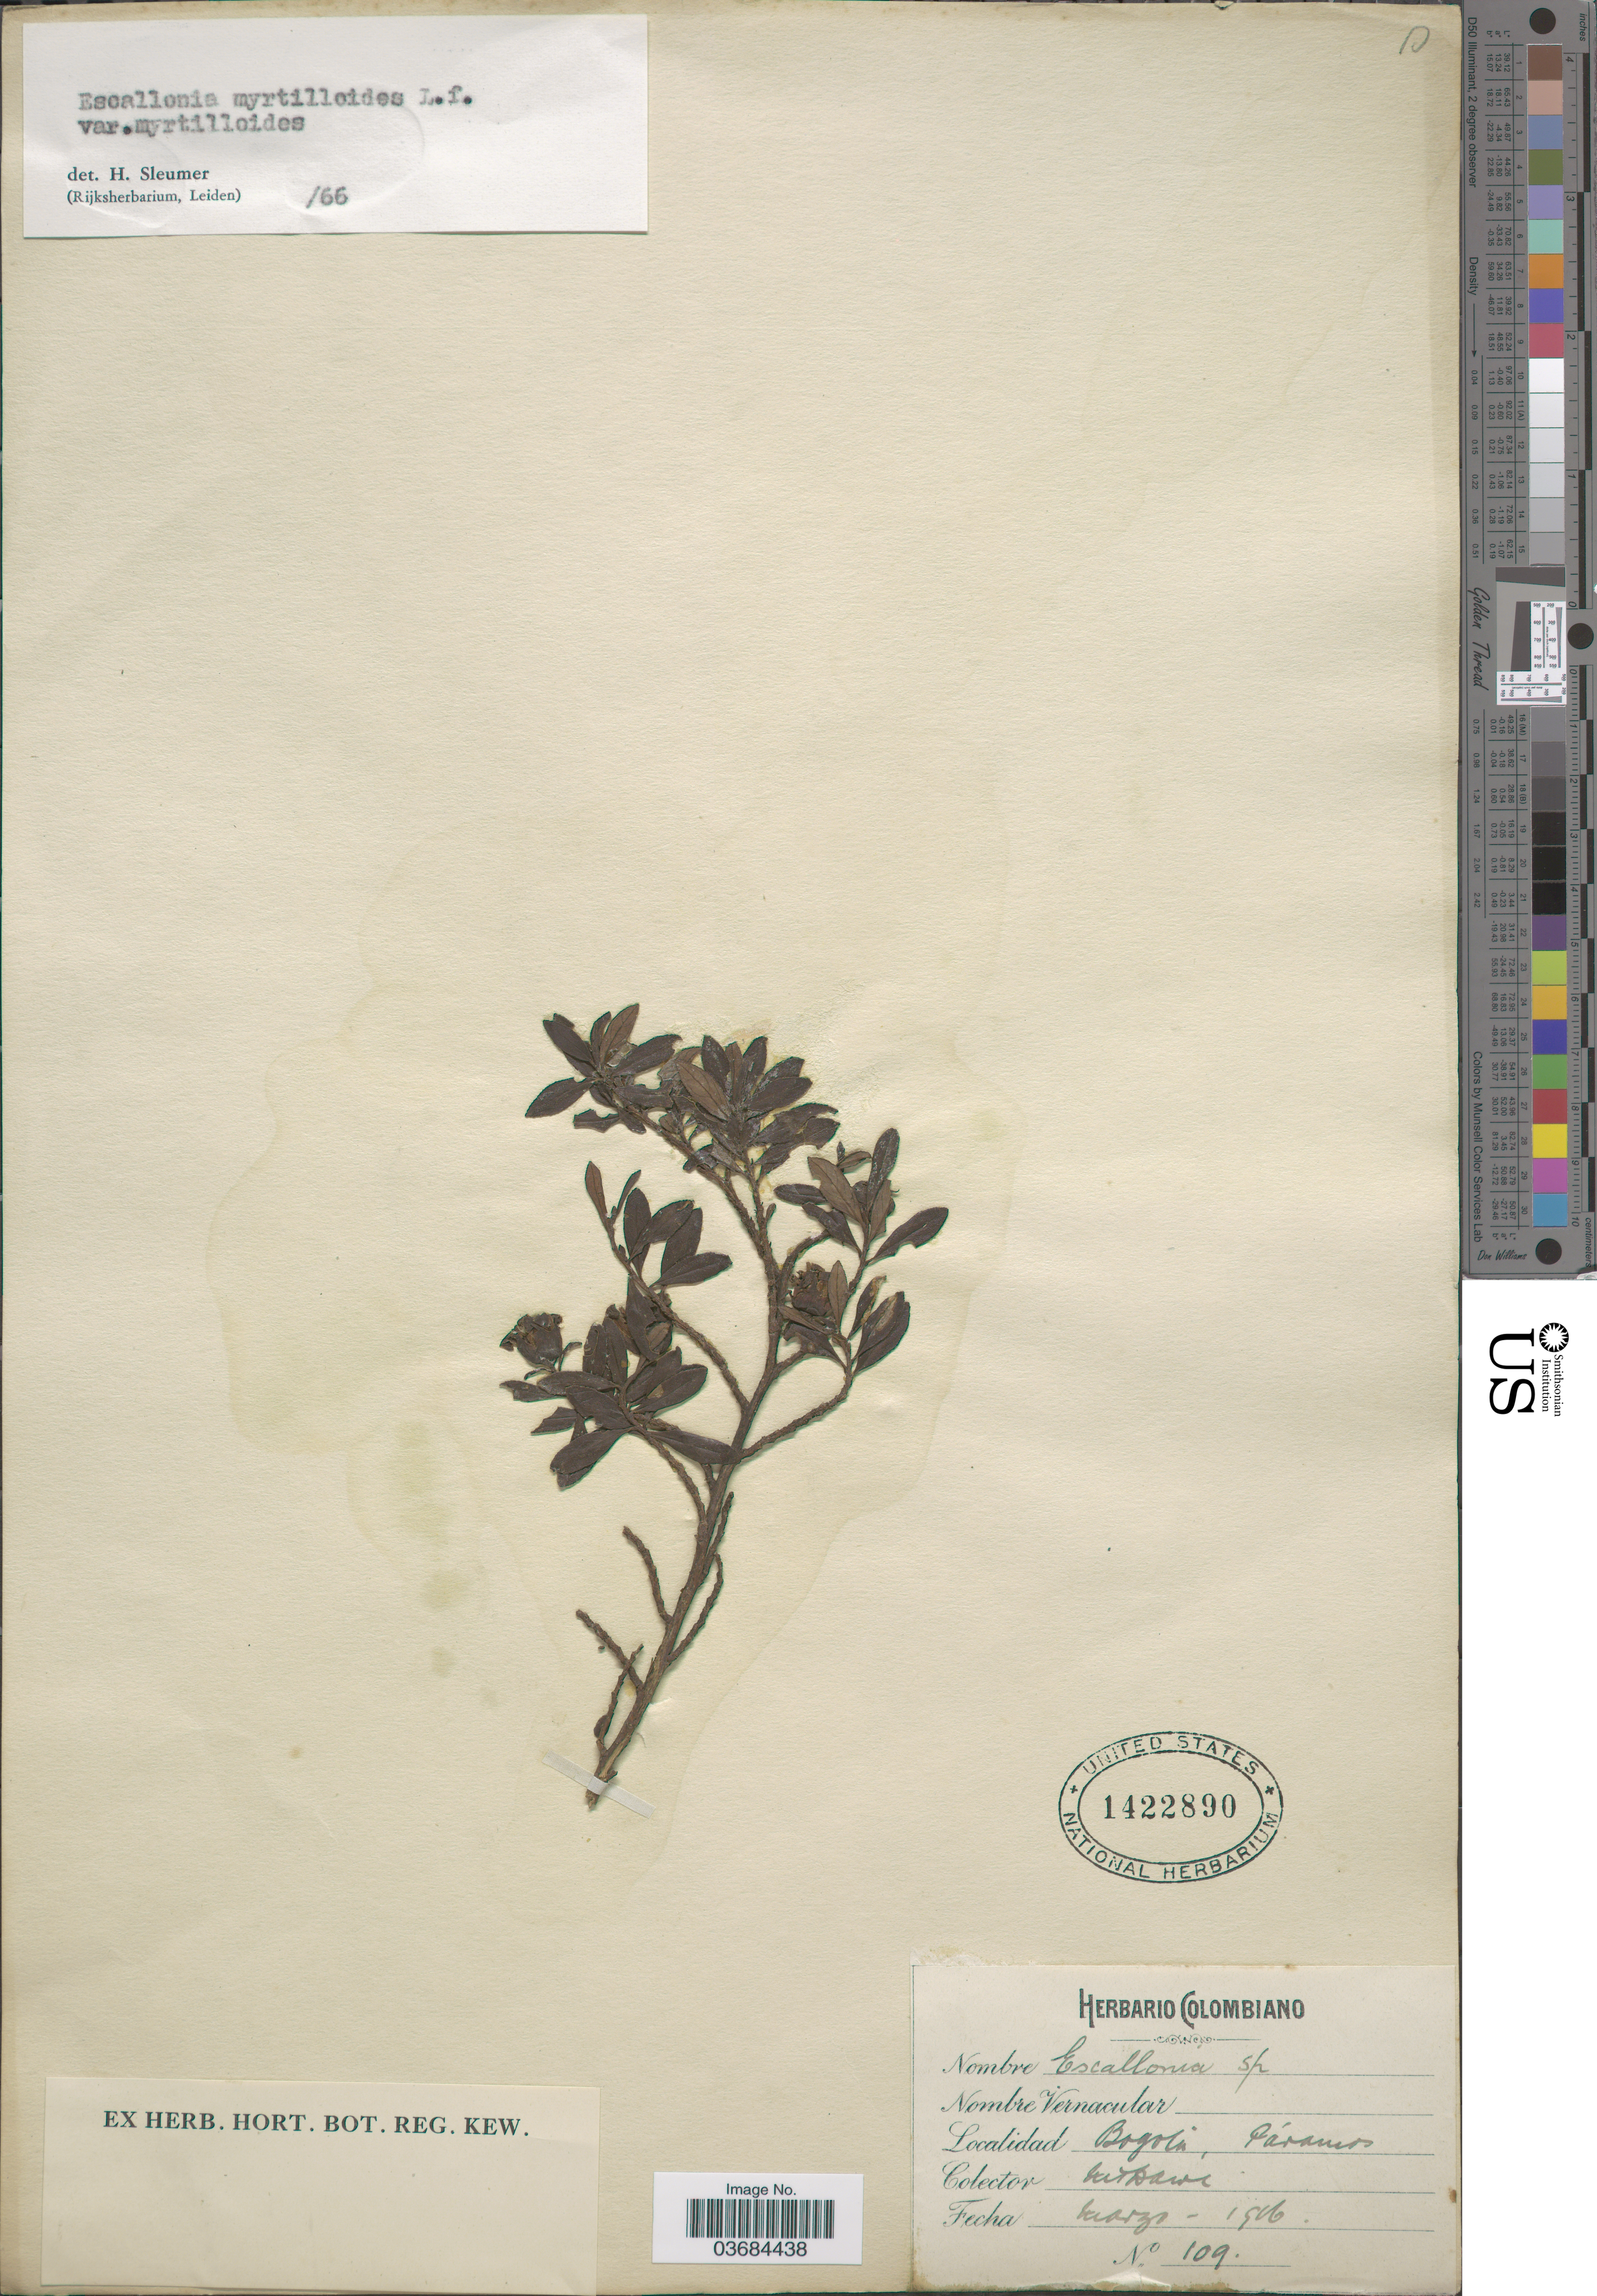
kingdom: Plantae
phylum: Tracheophyta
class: Magnoliopsida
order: Escalloniales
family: Escalloniaceae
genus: Escallonia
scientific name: Escallonia myrtilloides var. myrtilloides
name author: L. f.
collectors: M. T. Dawe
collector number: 109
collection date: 1906-03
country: Colombia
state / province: Bogota D.C.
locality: Bogotá - Páramos.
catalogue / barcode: US 1422890